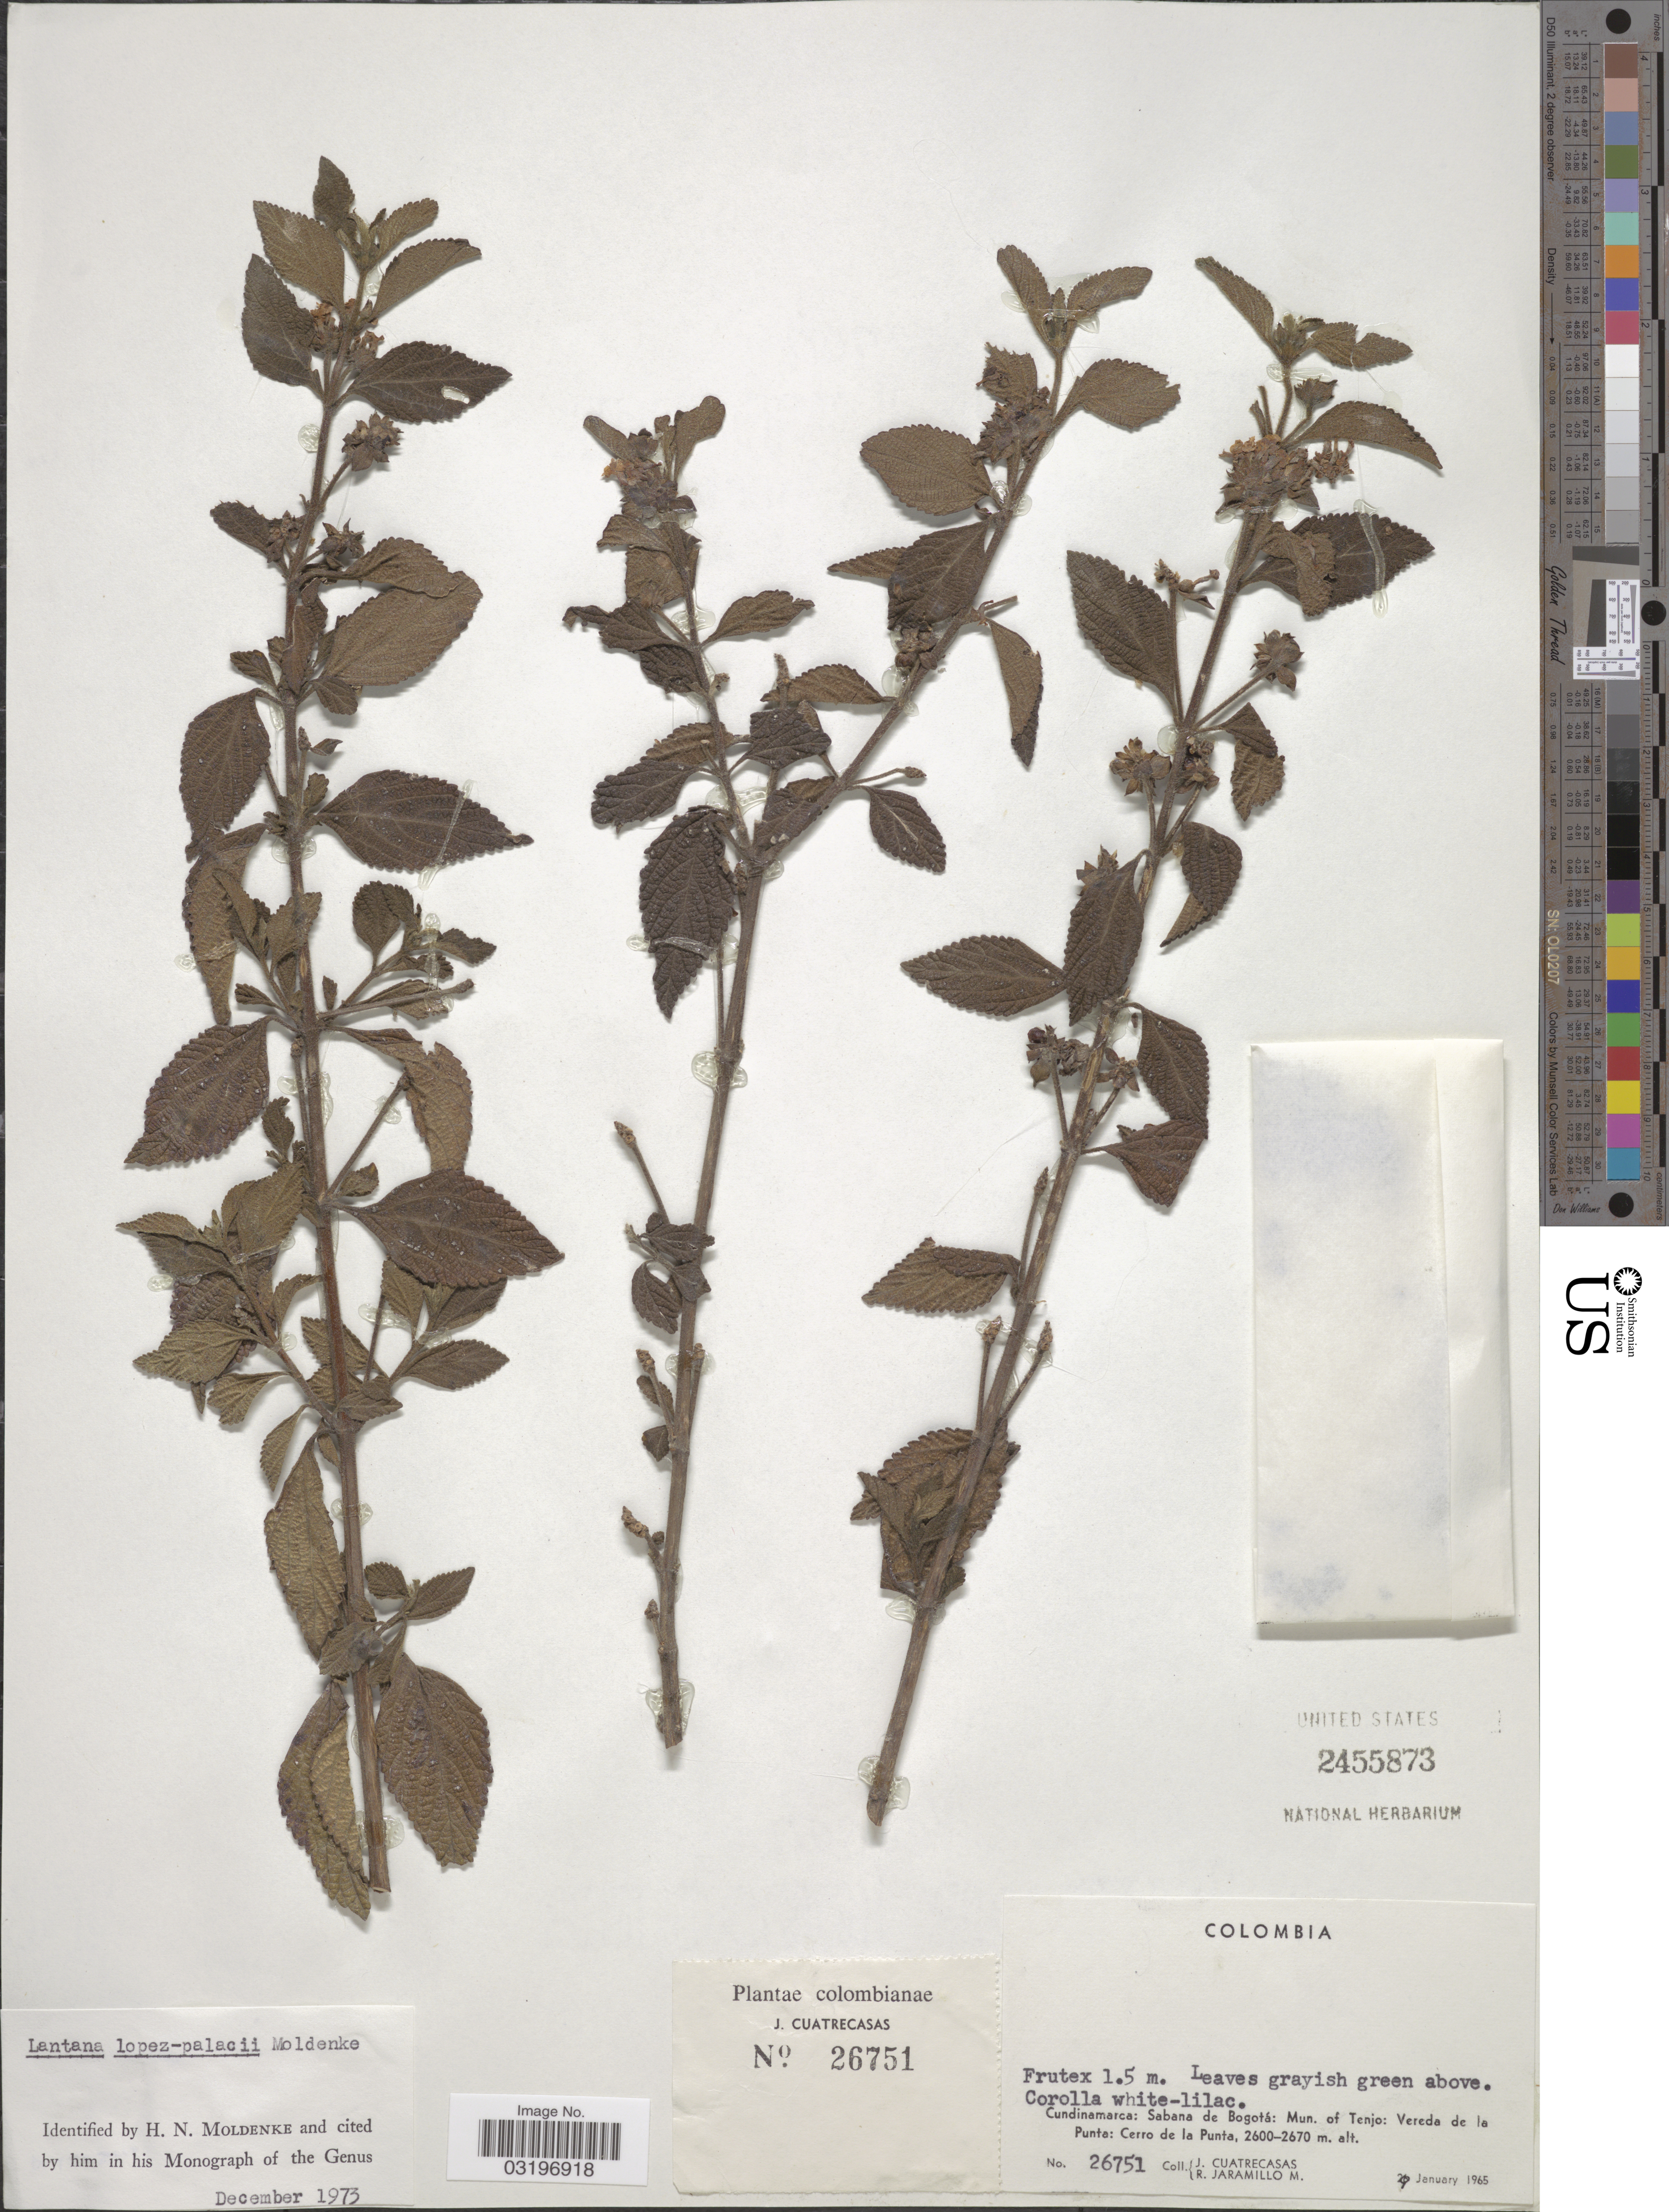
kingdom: Plantae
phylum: Tracheophyta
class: Magnoliopsida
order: Lamiales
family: Verbenaceae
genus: Lantana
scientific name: Lantana lopez-palacii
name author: Moldenke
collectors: J. Cuatrecasas & R. Jaramillo M.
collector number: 26751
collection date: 1965-01-29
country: Colombia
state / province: Cundinamarca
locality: Sabana de Bogotá: Mun. of Tenjo: Vereda de la Punta: Cerro de la Punta.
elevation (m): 2600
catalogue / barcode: US 2455873